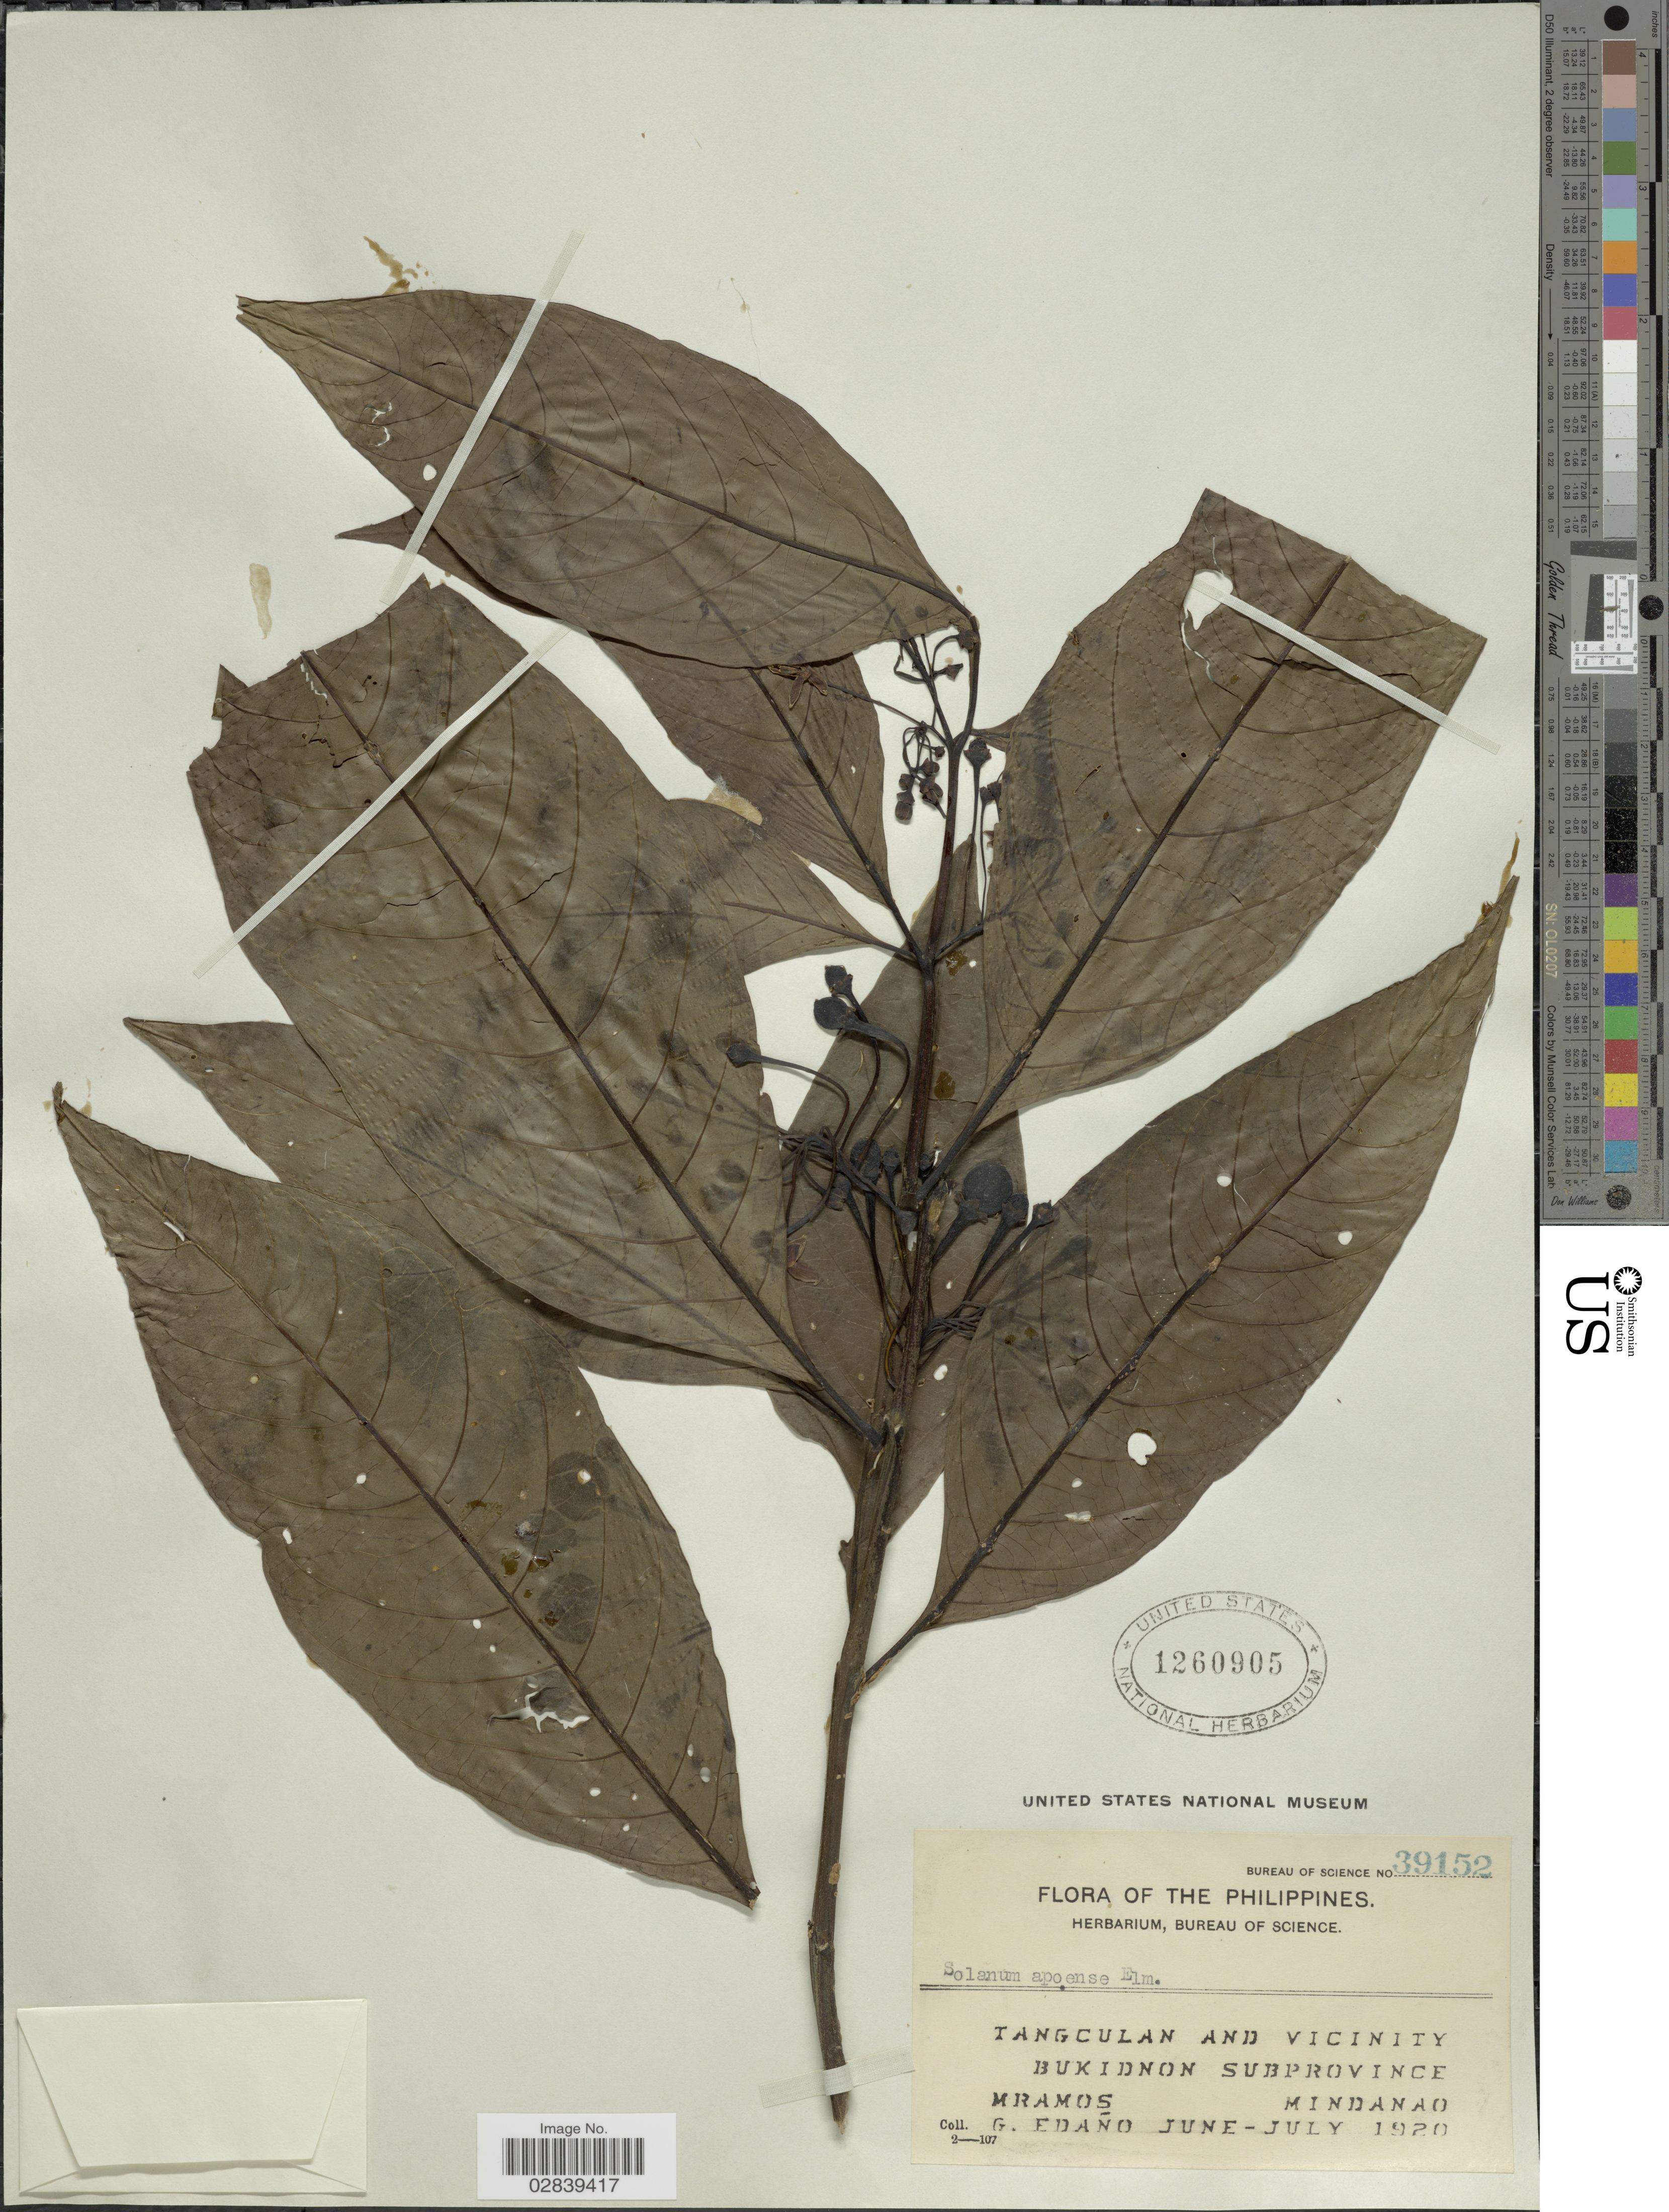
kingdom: Plantae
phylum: Tracheophyta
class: Magnoliopsida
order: Solanales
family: Solanaceae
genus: Solanum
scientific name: Solanum apoense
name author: Elmer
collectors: M. Ramos & G. Edaño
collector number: Bureau of Science 39152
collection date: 1920-06/1920-07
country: Philippines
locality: Tangculan and Vicinity, Bukidnon Subprovince, Mindanao.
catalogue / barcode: US 1260905